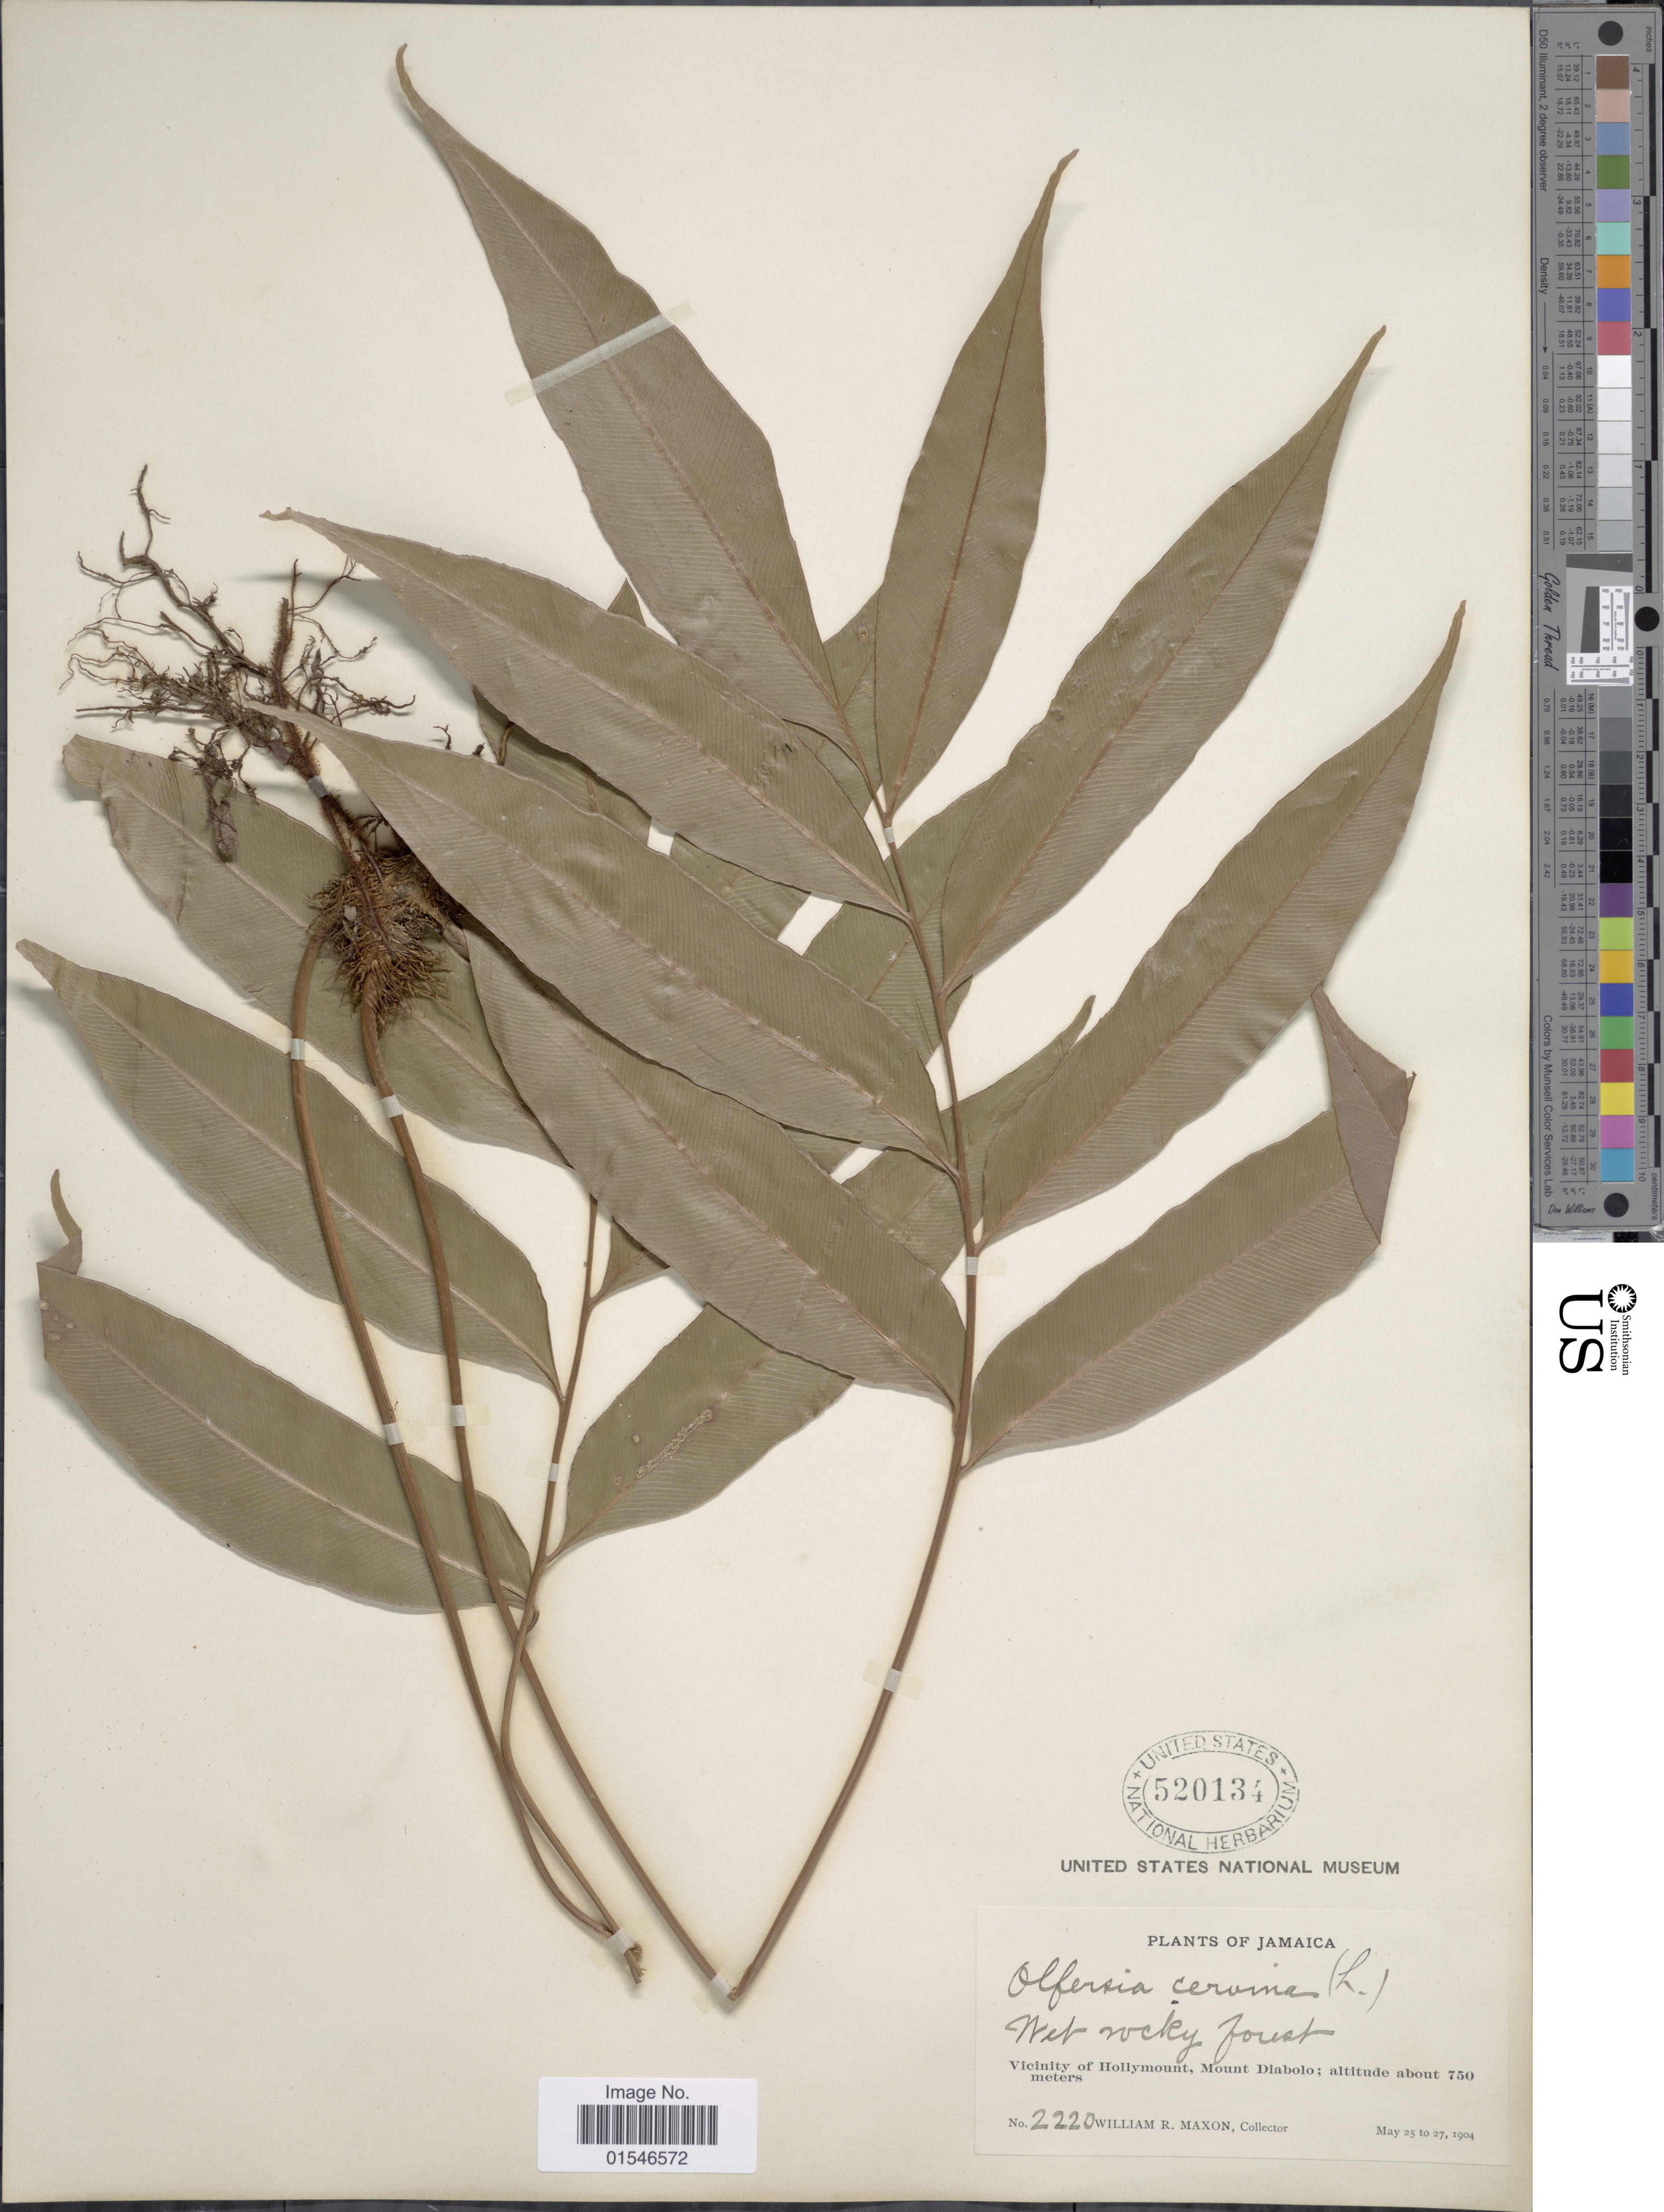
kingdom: Plantae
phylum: Tracheophyta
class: Polypodiopsida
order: Polypodiales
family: Dryopteridaceae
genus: Olfersia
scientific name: Olfersia cervina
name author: (L.) Kunze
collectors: W. R. Maxon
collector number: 2220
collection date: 1904-05-25/1904-05-27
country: Jamaica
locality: Vicinity of Hollymount, Mount Diabolo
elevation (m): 750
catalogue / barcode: US 520134